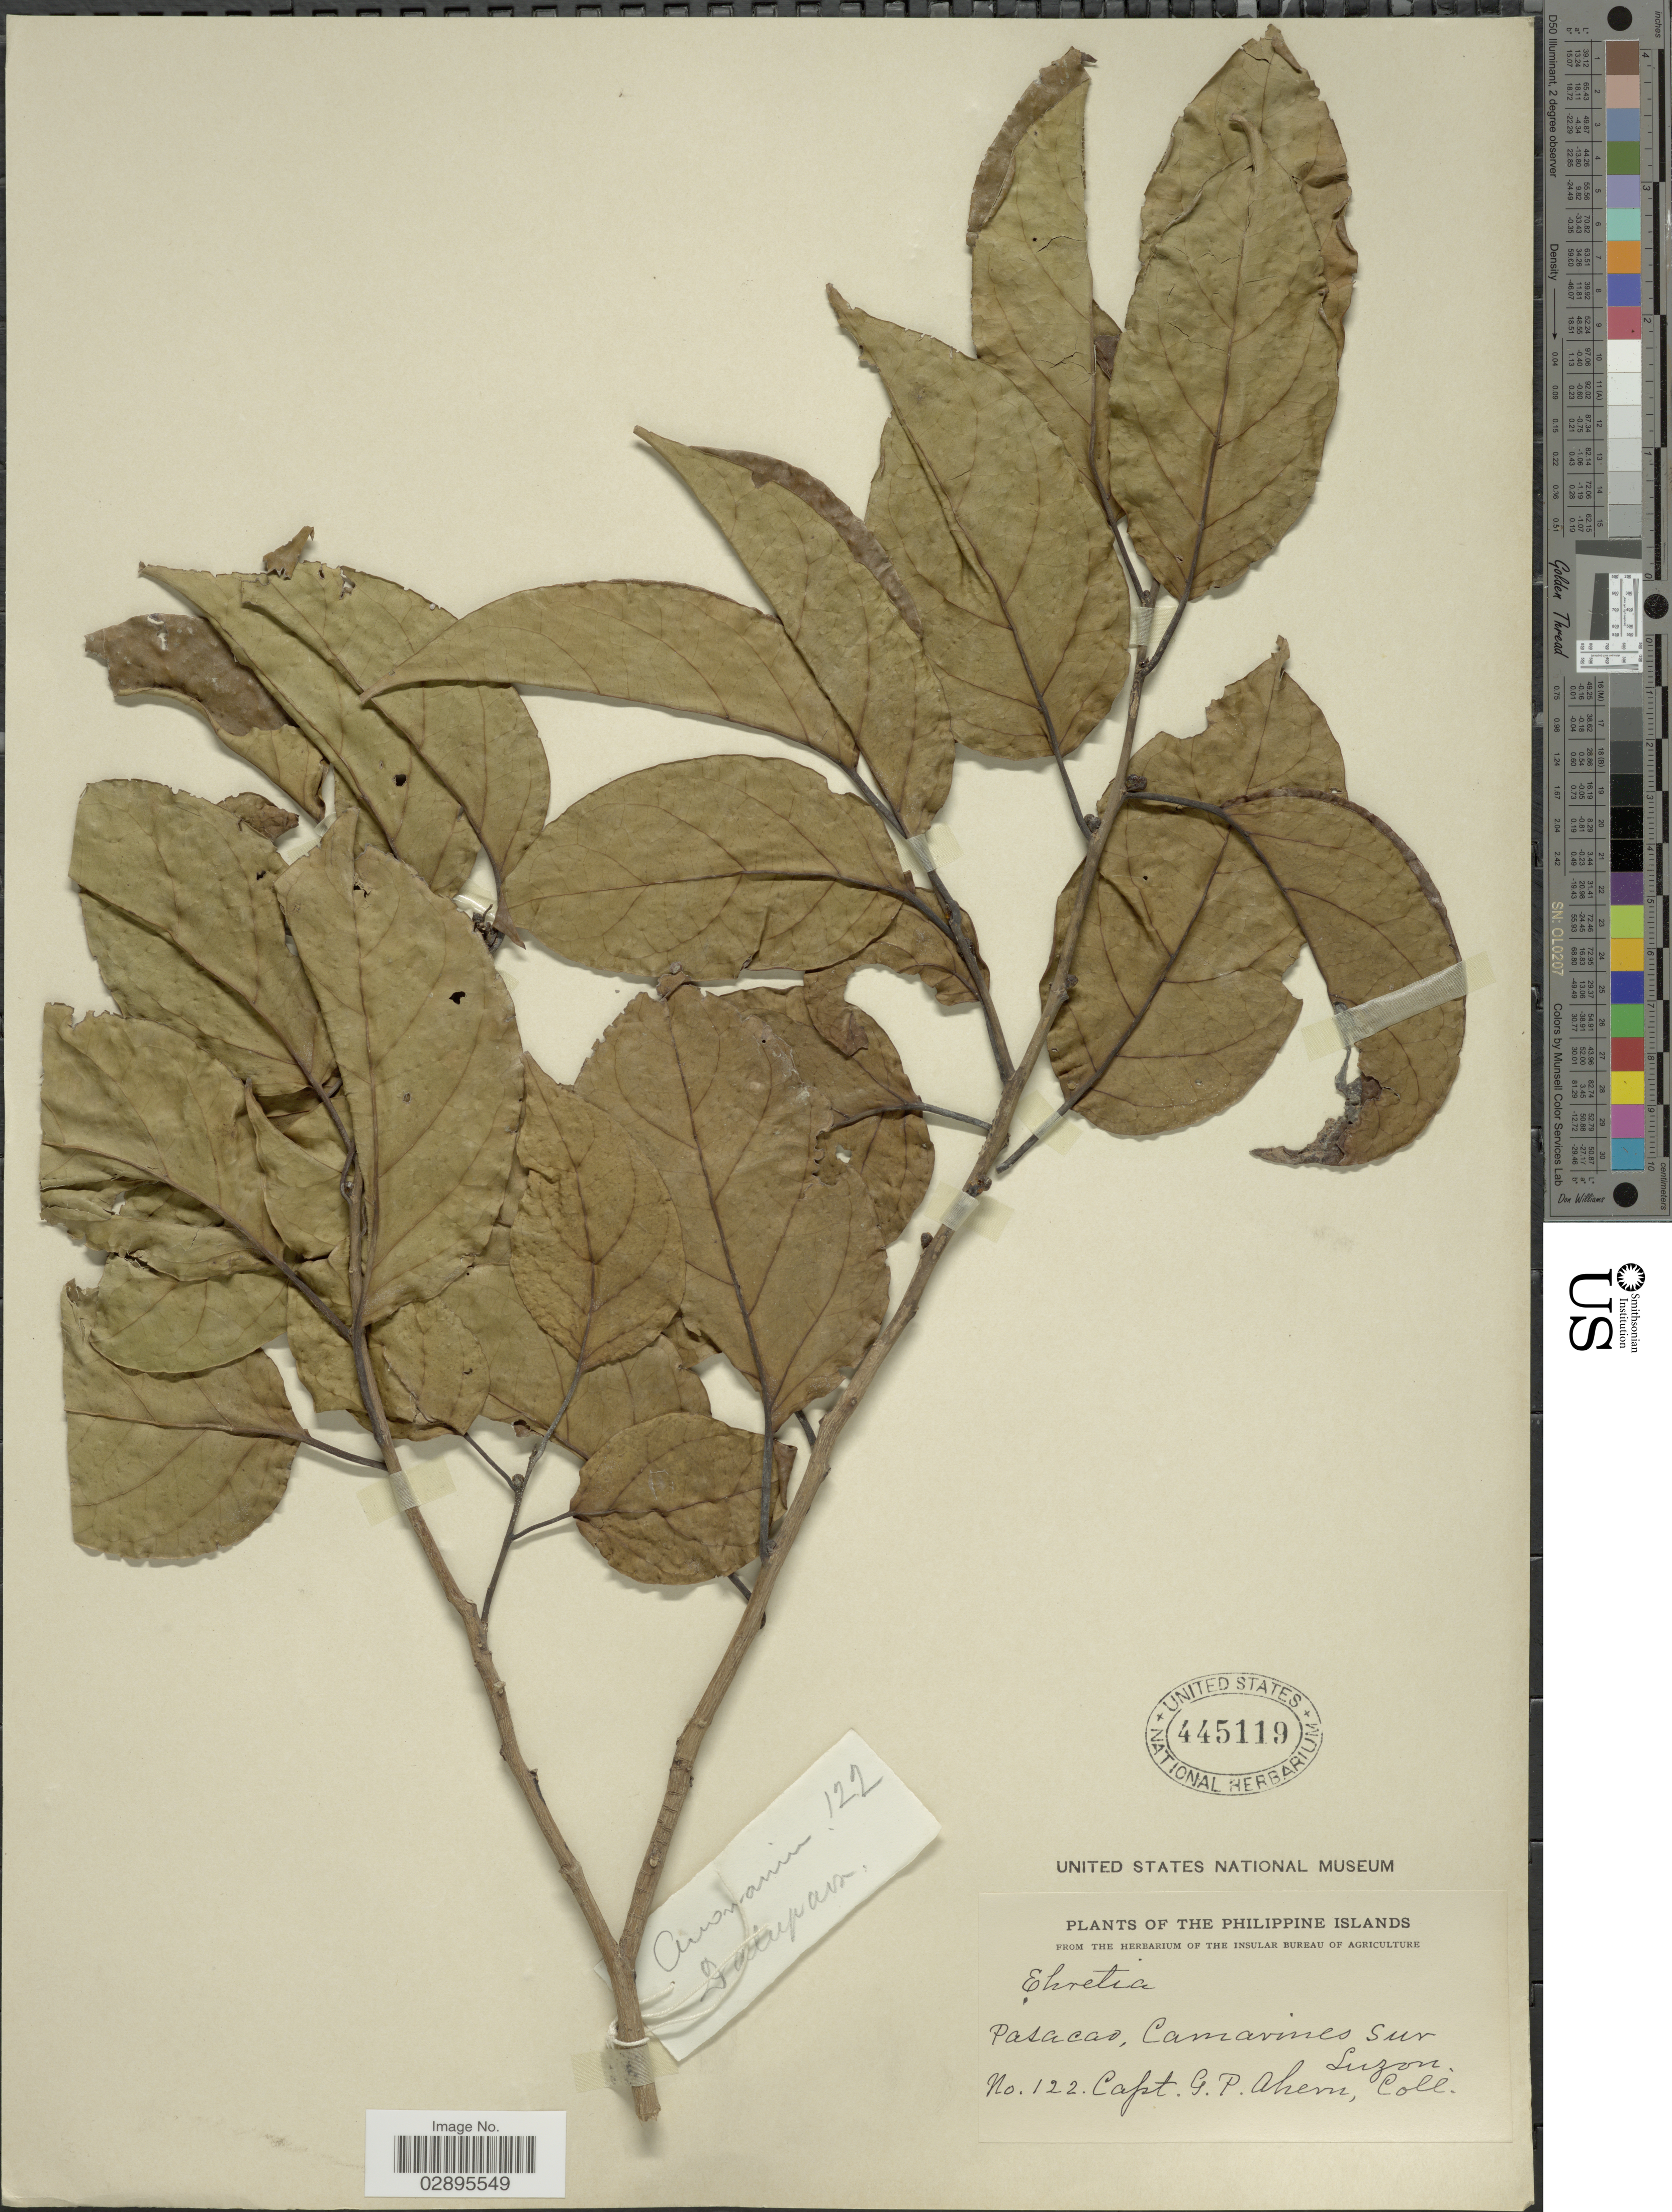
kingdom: Plantae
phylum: Tracheophyta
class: Magnoliopsida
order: Boraginales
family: Ehretiaceae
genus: Ehretia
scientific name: Ehretia navesii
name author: S. Vidal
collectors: G. Ahern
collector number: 122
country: Philippines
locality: Philippine Islands. Pasacao, Camavines Sur, Luzon.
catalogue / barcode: US 445119